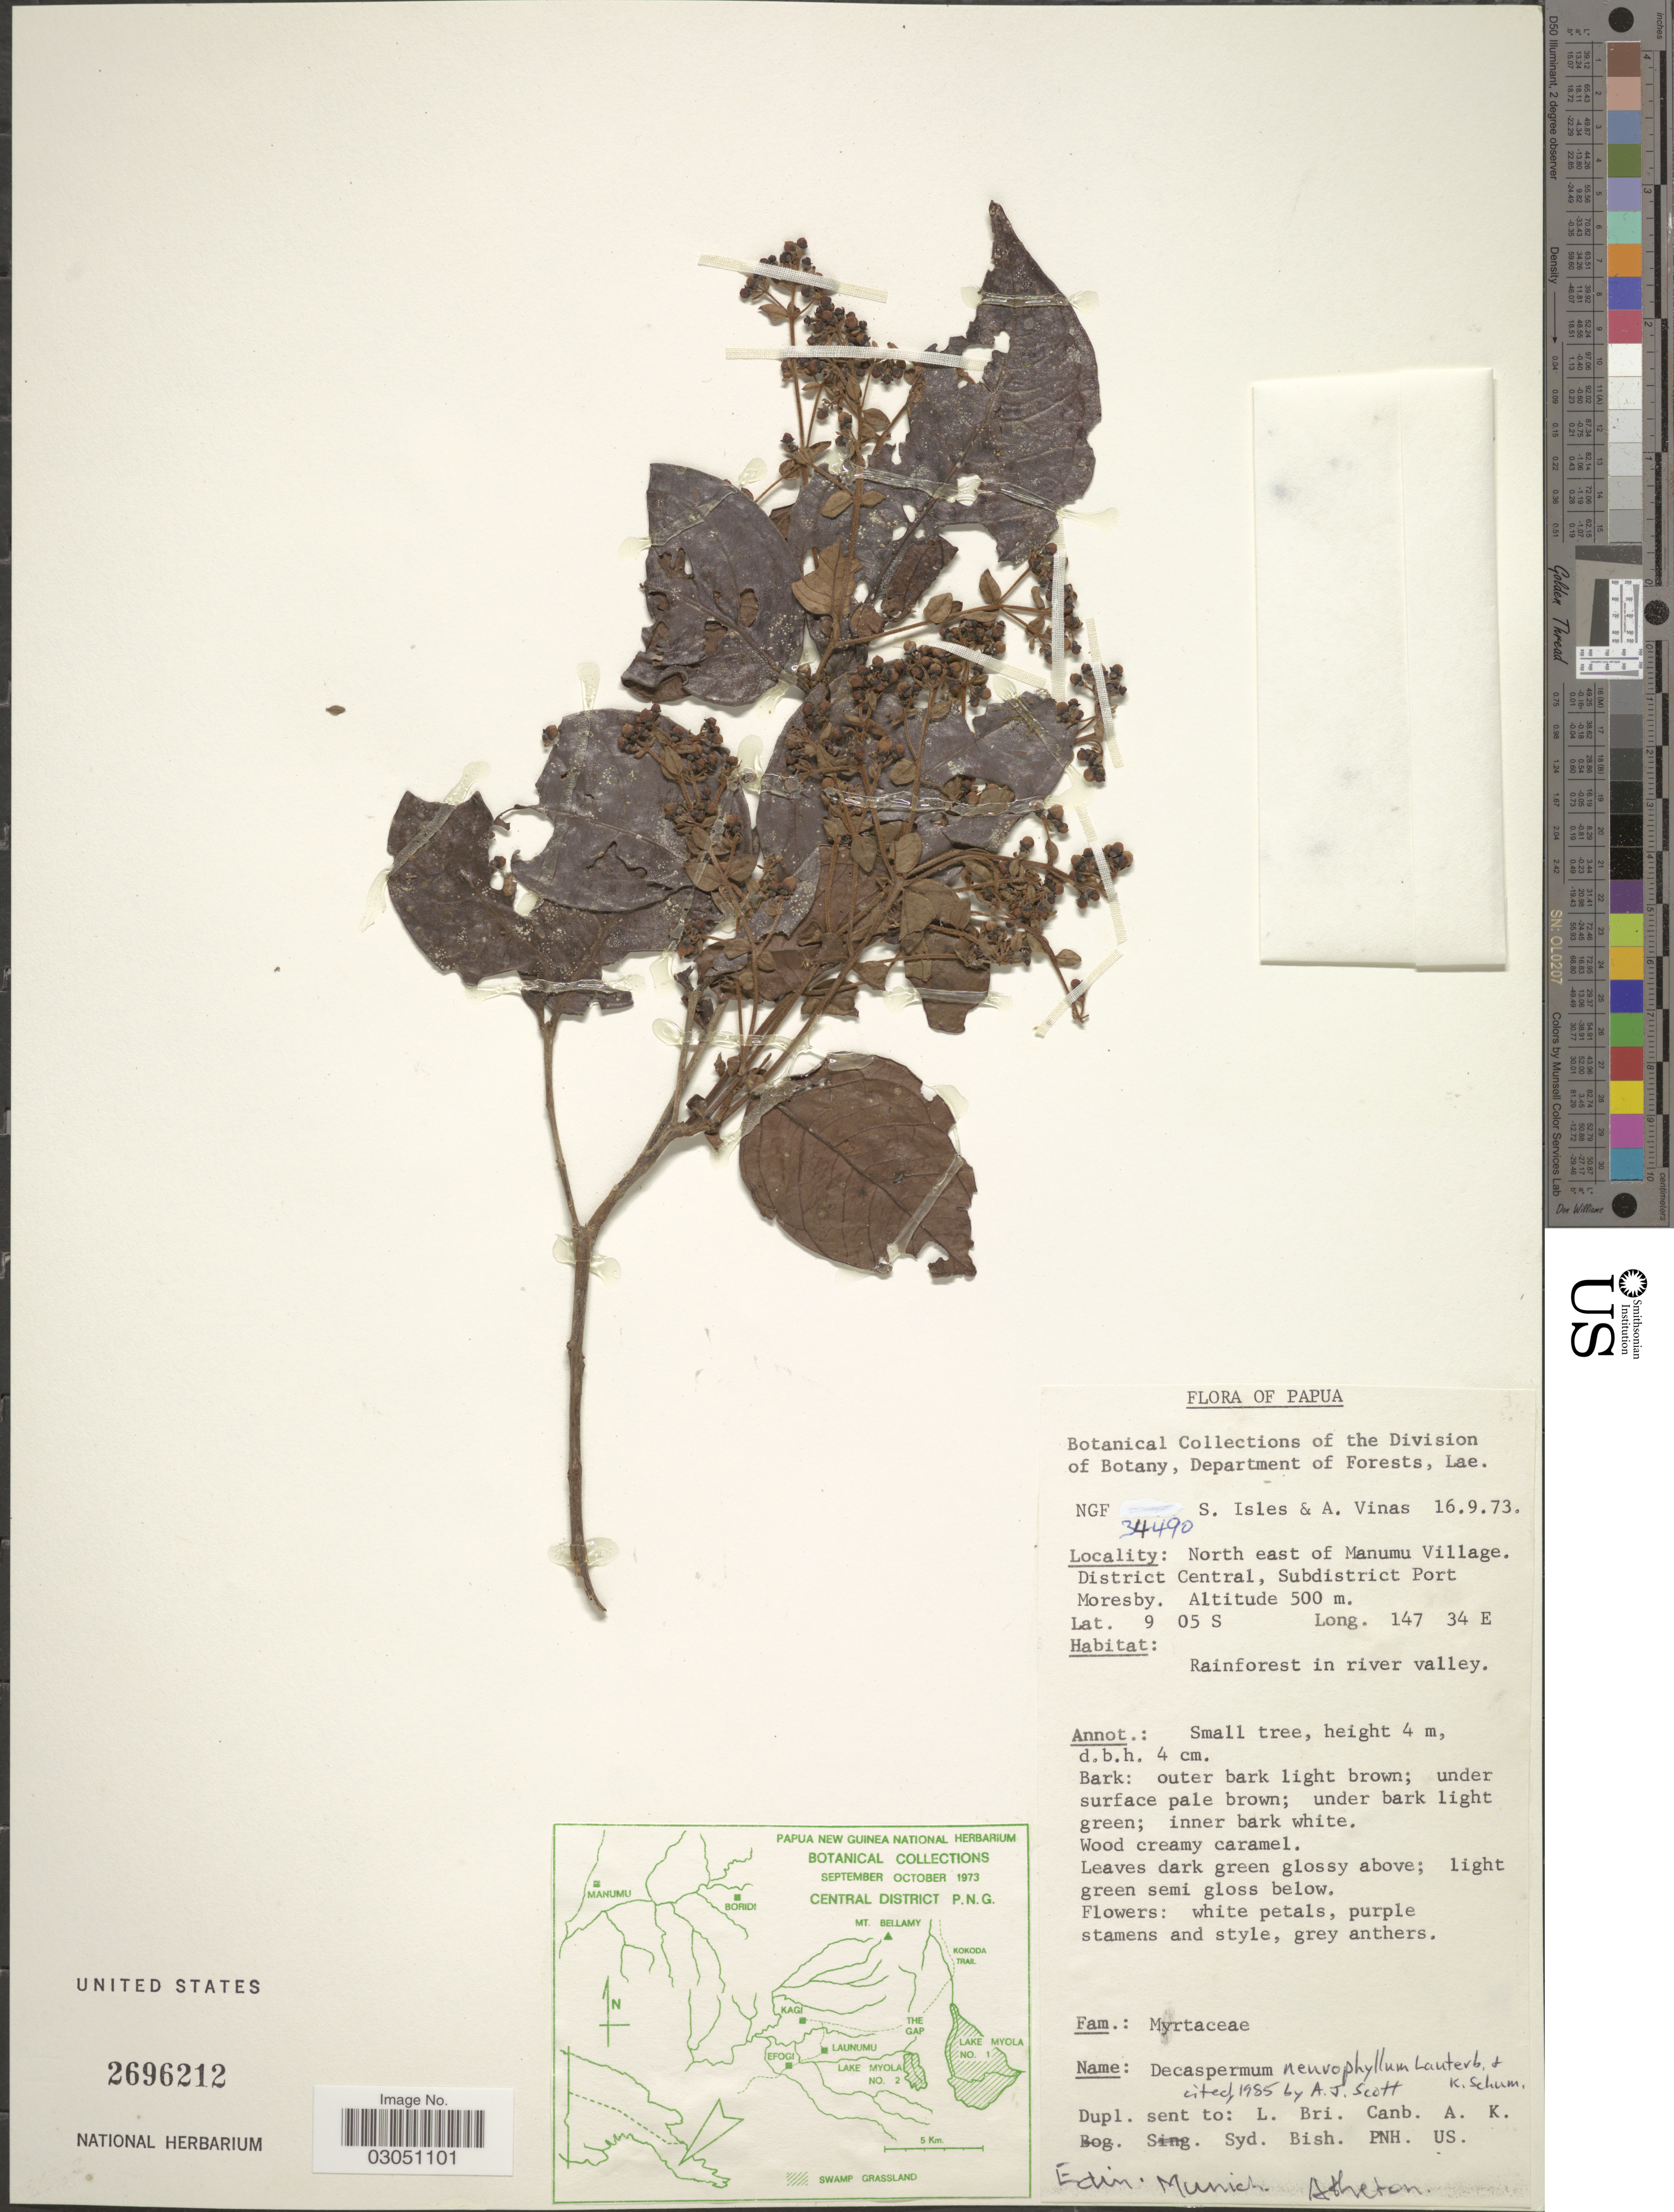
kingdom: Plantae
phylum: Tracheophyta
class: Magnoliopsida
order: Myrtales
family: Myrtaceae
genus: Decaspermum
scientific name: Decaspermum neurophyllum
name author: K. Schum. & Lauterb.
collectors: S. Isles & A. Vinas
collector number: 34490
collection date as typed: Transcribed d/m/y: 16/9/73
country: Papua New Guinea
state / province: Central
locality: Papua. North east of Manumu Village. District Central, Subdistrict Port Moresby.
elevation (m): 500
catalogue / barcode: US 2696212